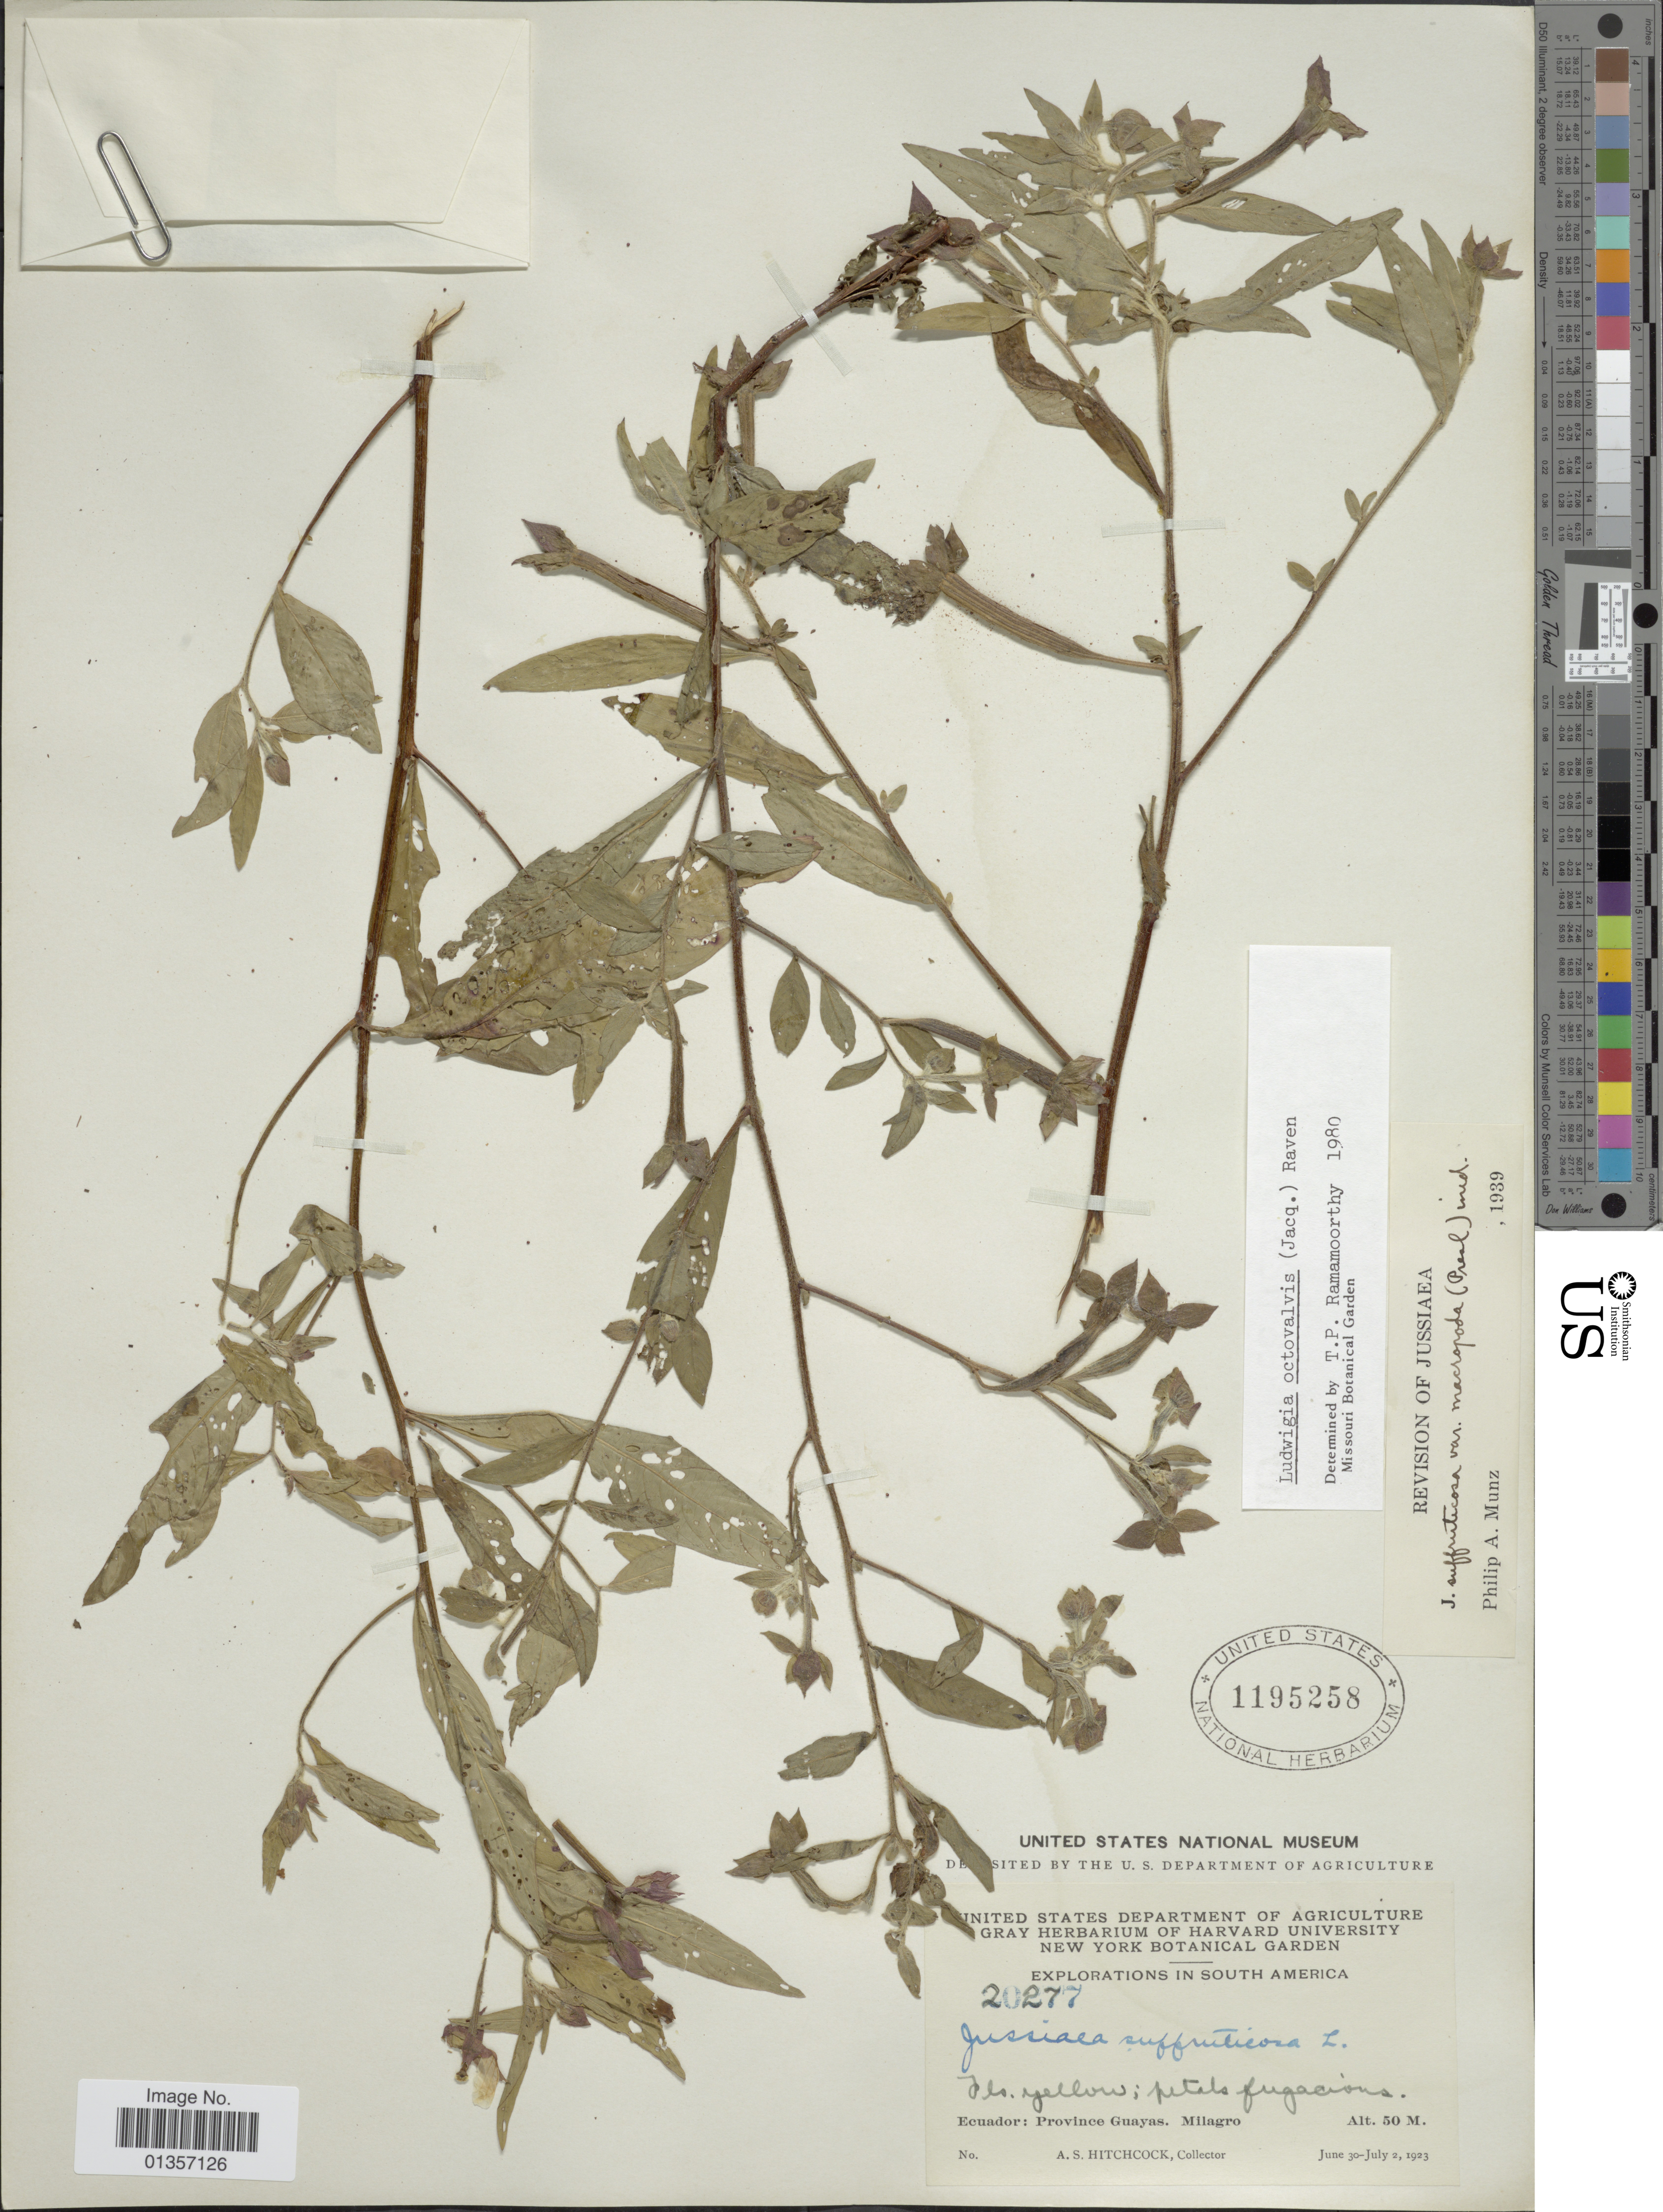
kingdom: Plantae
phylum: Tracheophyta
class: Magnoliopsida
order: Myrtales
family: Onagraceae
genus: Ludwigia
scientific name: Ludwigia octovalvis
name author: (Jacq.) P.H. Raven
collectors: A. S. Hitchcock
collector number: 20277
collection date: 1923-06-30/1923-07-02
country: Ecuador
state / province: Guayas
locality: Milagro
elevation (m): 50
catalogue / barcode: US 1195258